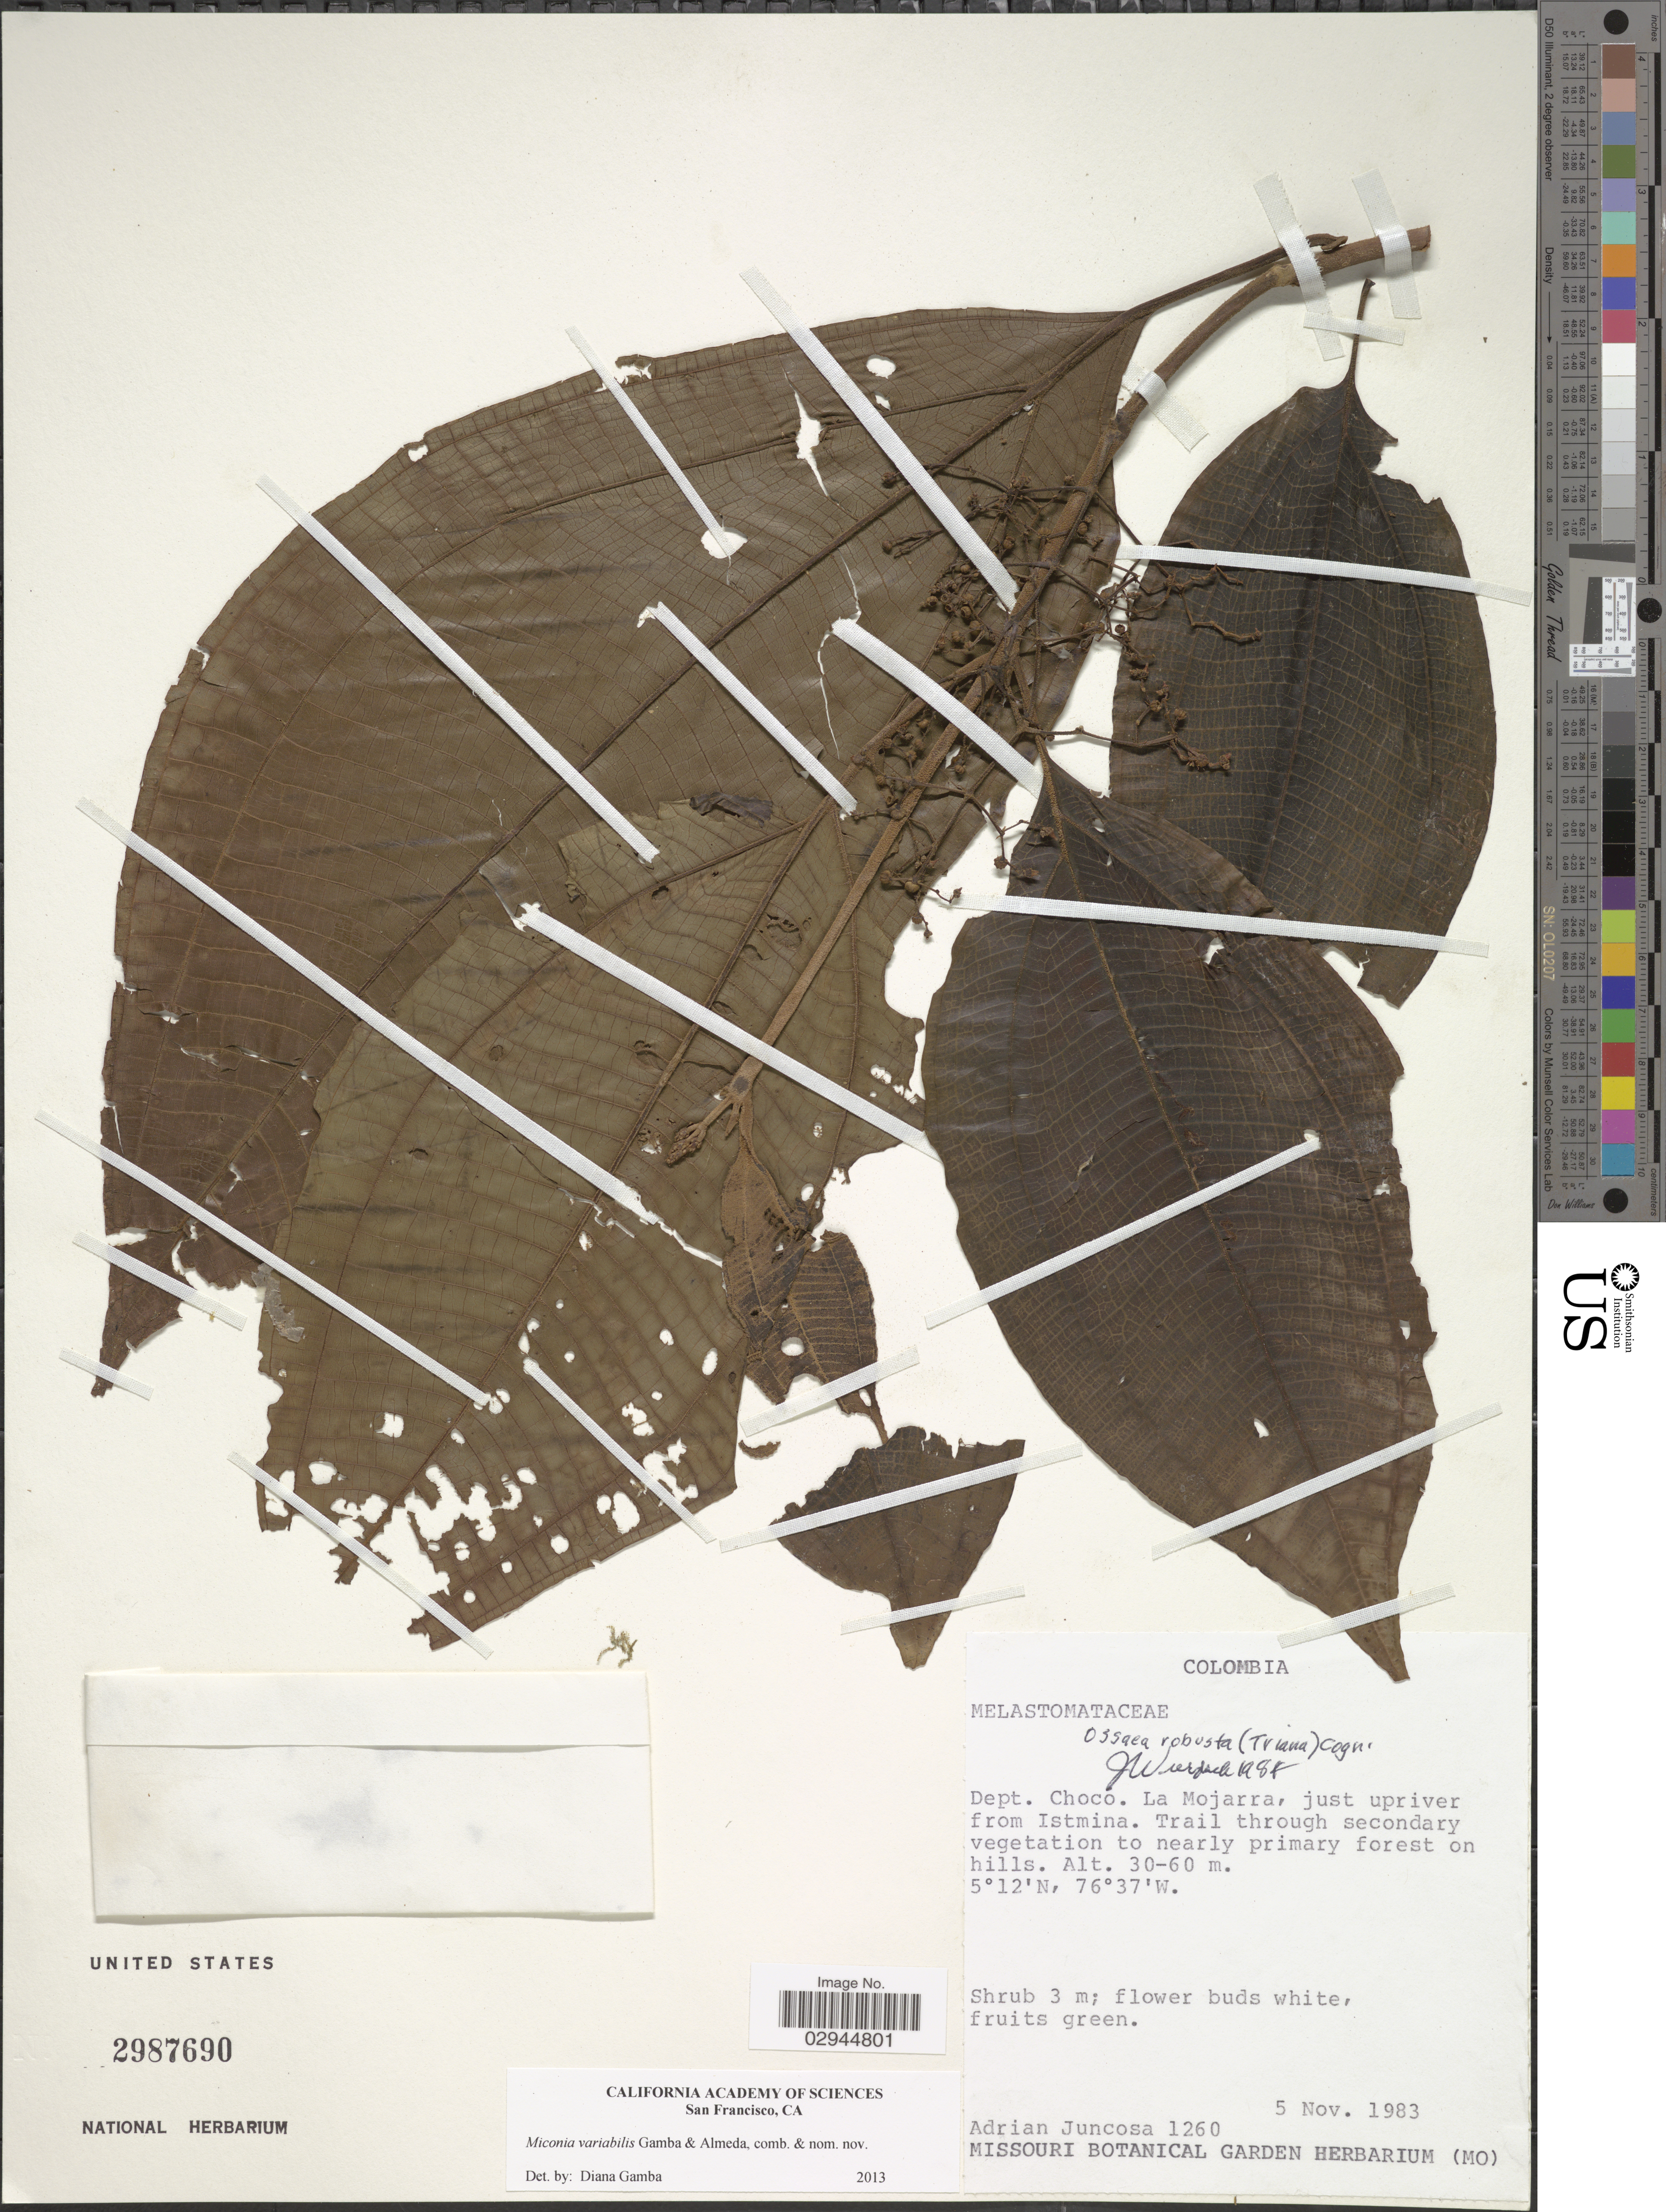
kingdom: Plantae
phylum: Tracheophyta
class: Magnoliopsida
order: Myrtales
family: Melastomataceae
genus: Miconia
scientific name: Miconia variabilis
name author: Gamba & Almeda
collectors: A. Juncosa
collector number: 1260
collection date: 1983-11-05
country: Colombia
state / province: Chocó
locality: La Mojarra, just upriver from Istmina.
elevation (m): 30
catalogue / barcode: US 2987690